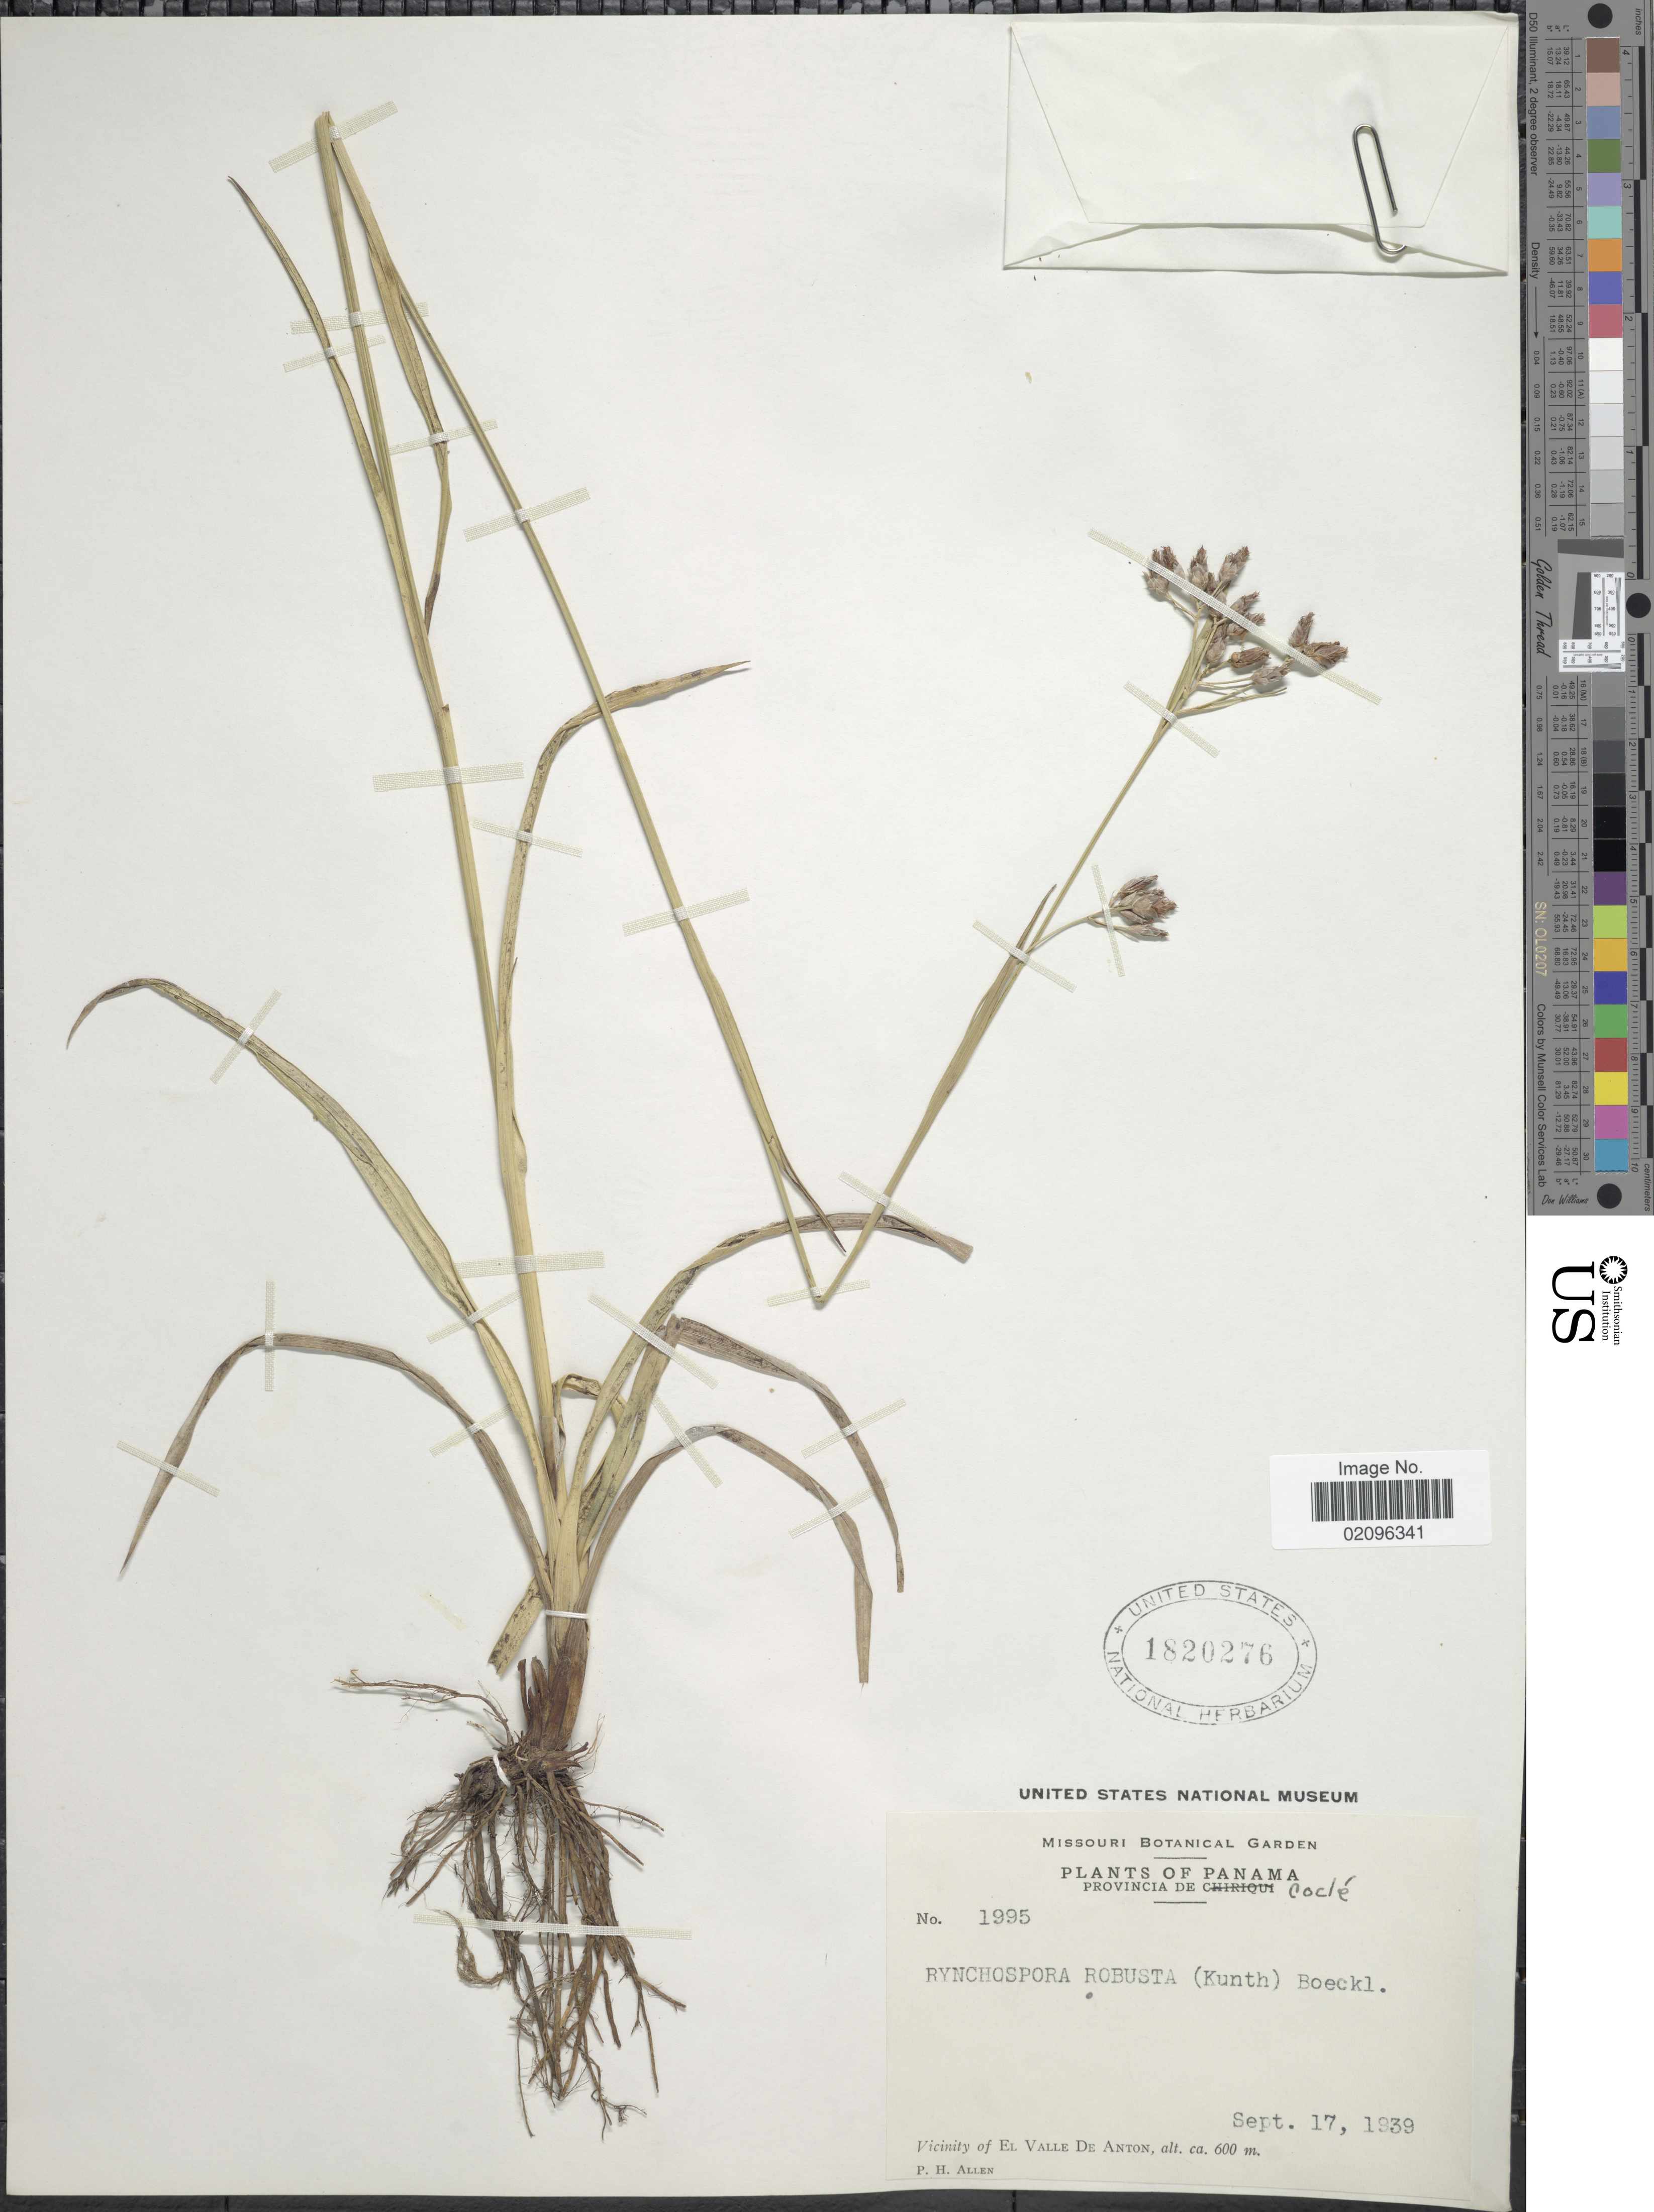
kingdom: Plantae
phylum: Tracheophyta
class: Liliopsida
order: Poales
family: Cyperaceae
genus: Rhynchospora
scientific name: Rhynchospora robusta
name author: (Kunth) Boeckeler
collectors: P. H. Allen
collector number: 1995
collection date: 1939-09-17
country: Panama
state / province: Coclé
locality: Panama, Provincia de Cocle. Vicinity of El Valle de Anton.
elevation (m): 600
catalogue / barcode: US 1820276